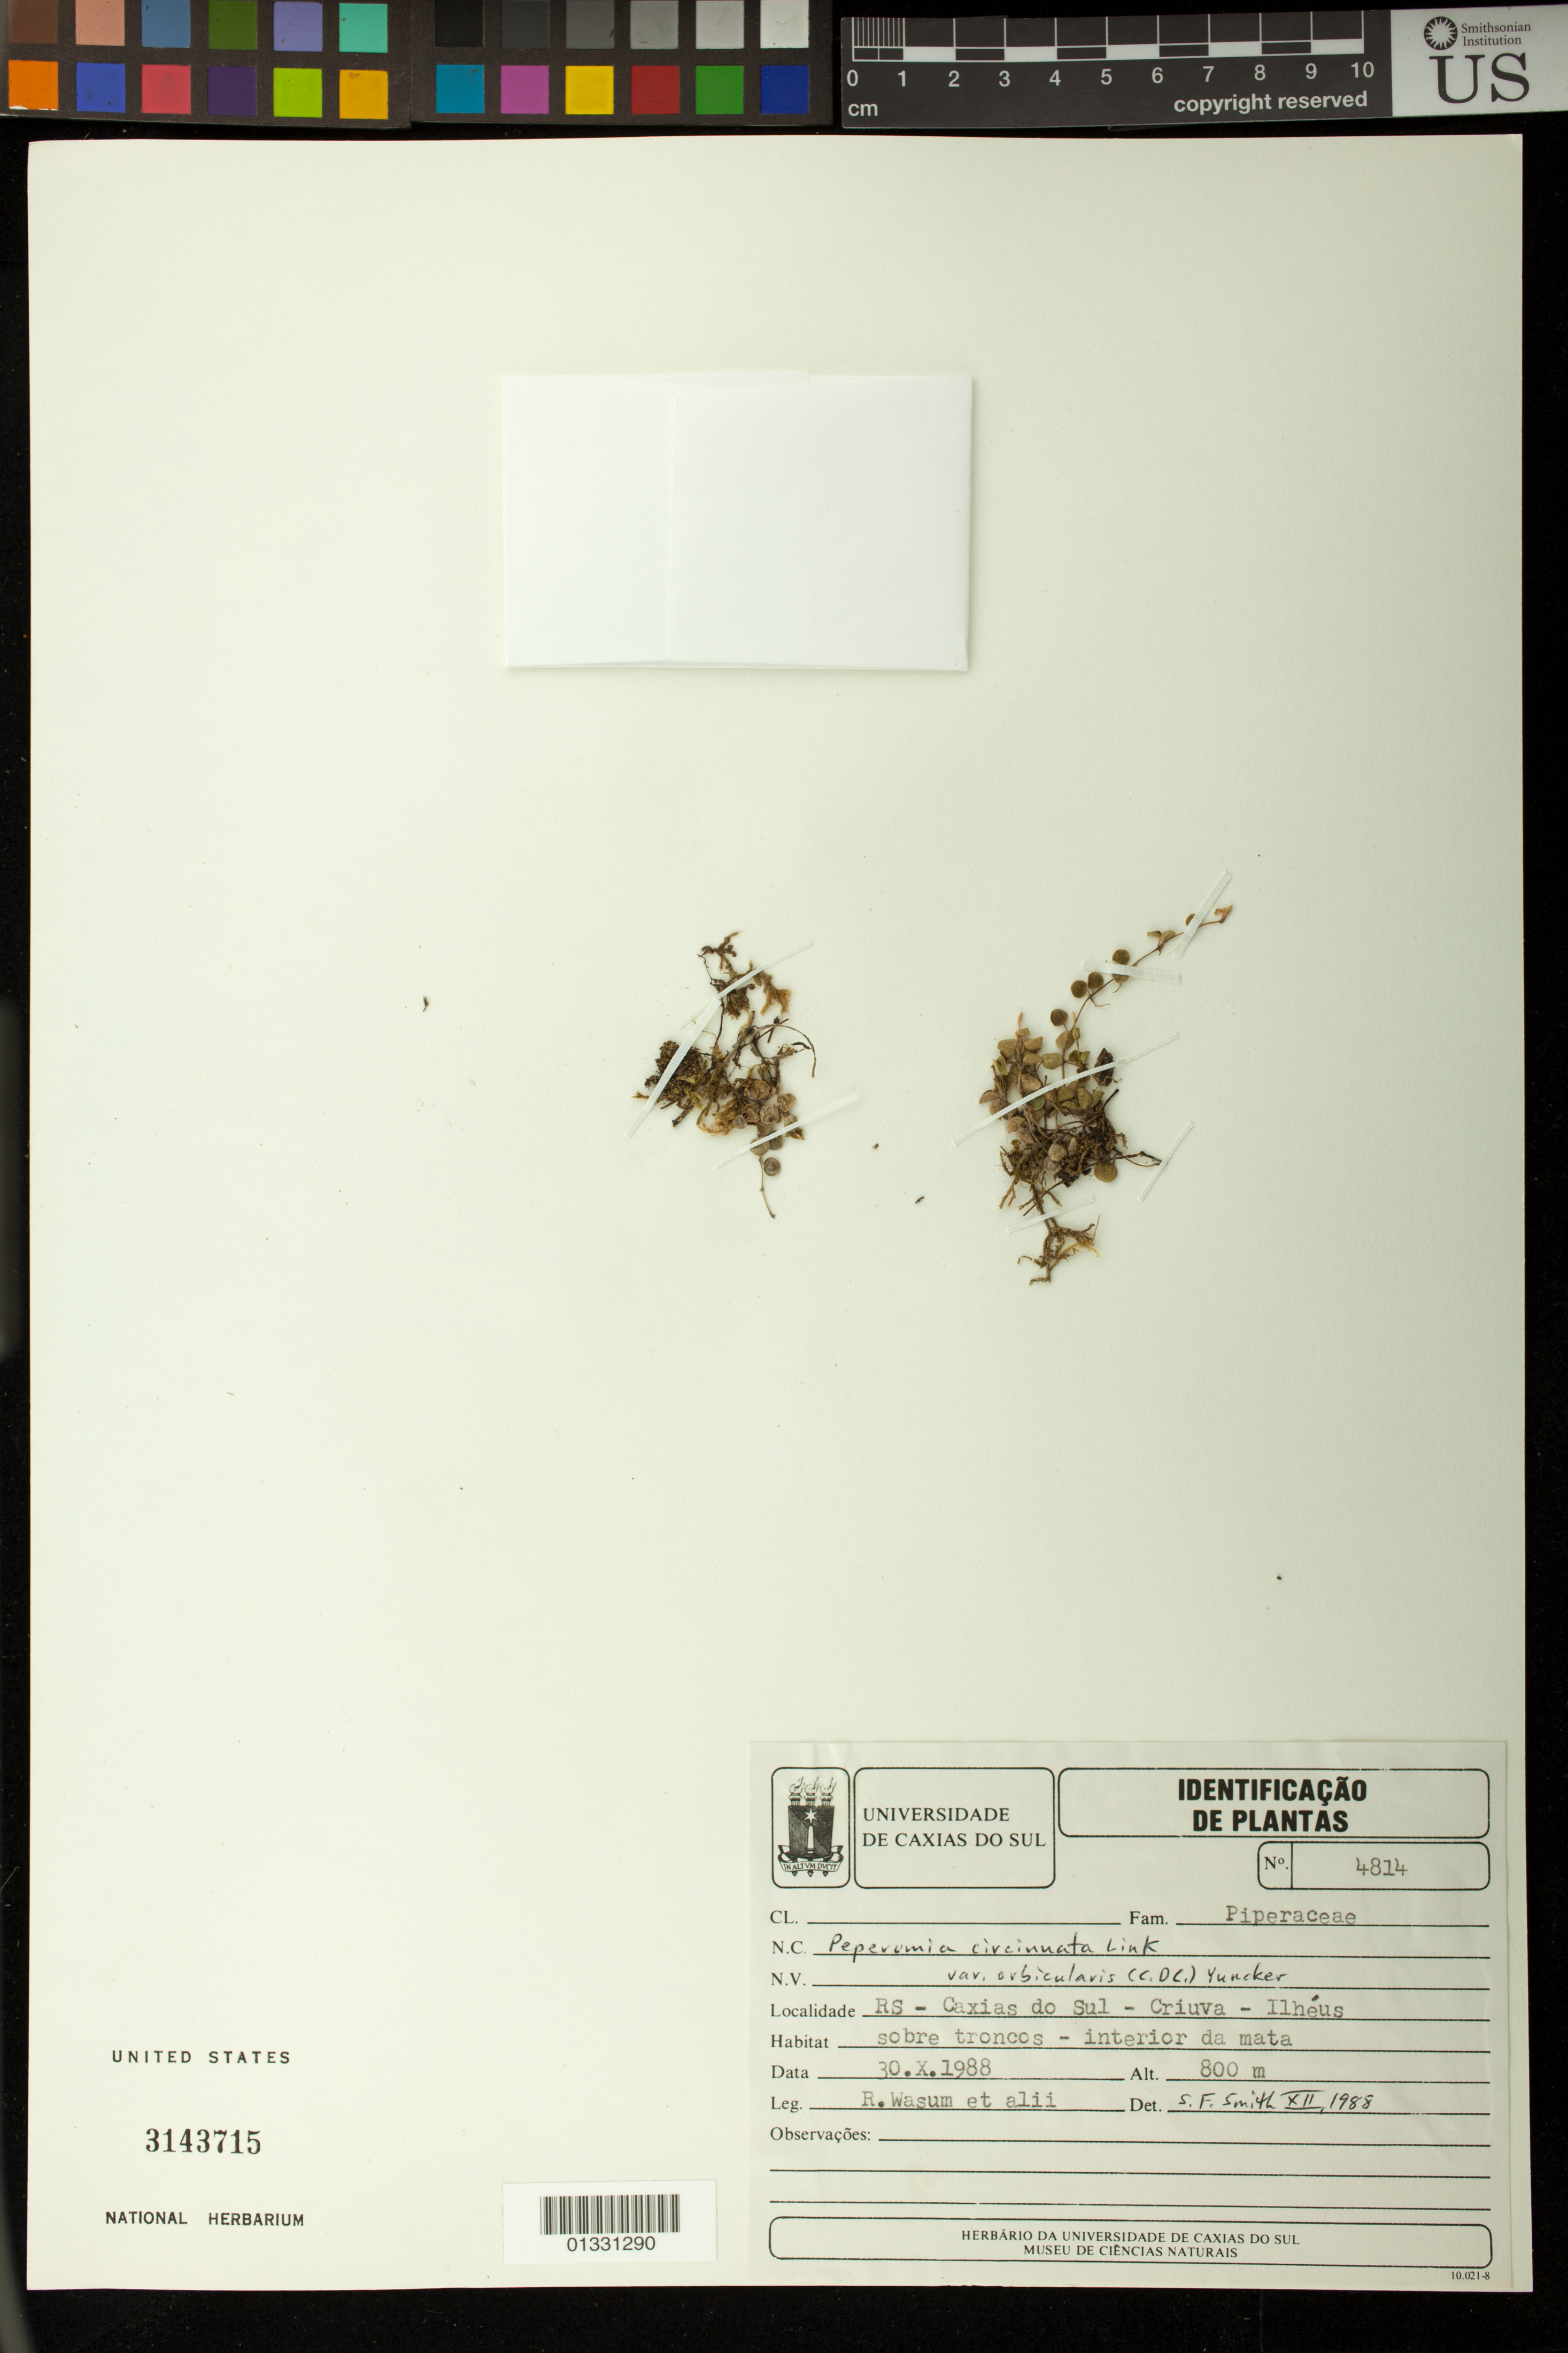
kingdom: Plantae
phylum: Tracheophyta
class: Magnoliopsida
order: Piperales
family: Piperaceae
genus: Peperomia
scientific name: Peperomia circinnata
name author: Link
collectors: R. Wasum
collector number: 4814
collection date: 1988-10-30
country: Brazil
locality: Caxias do Sul - Criuva - Ilhéus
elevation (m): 800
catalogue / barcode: US 3143715